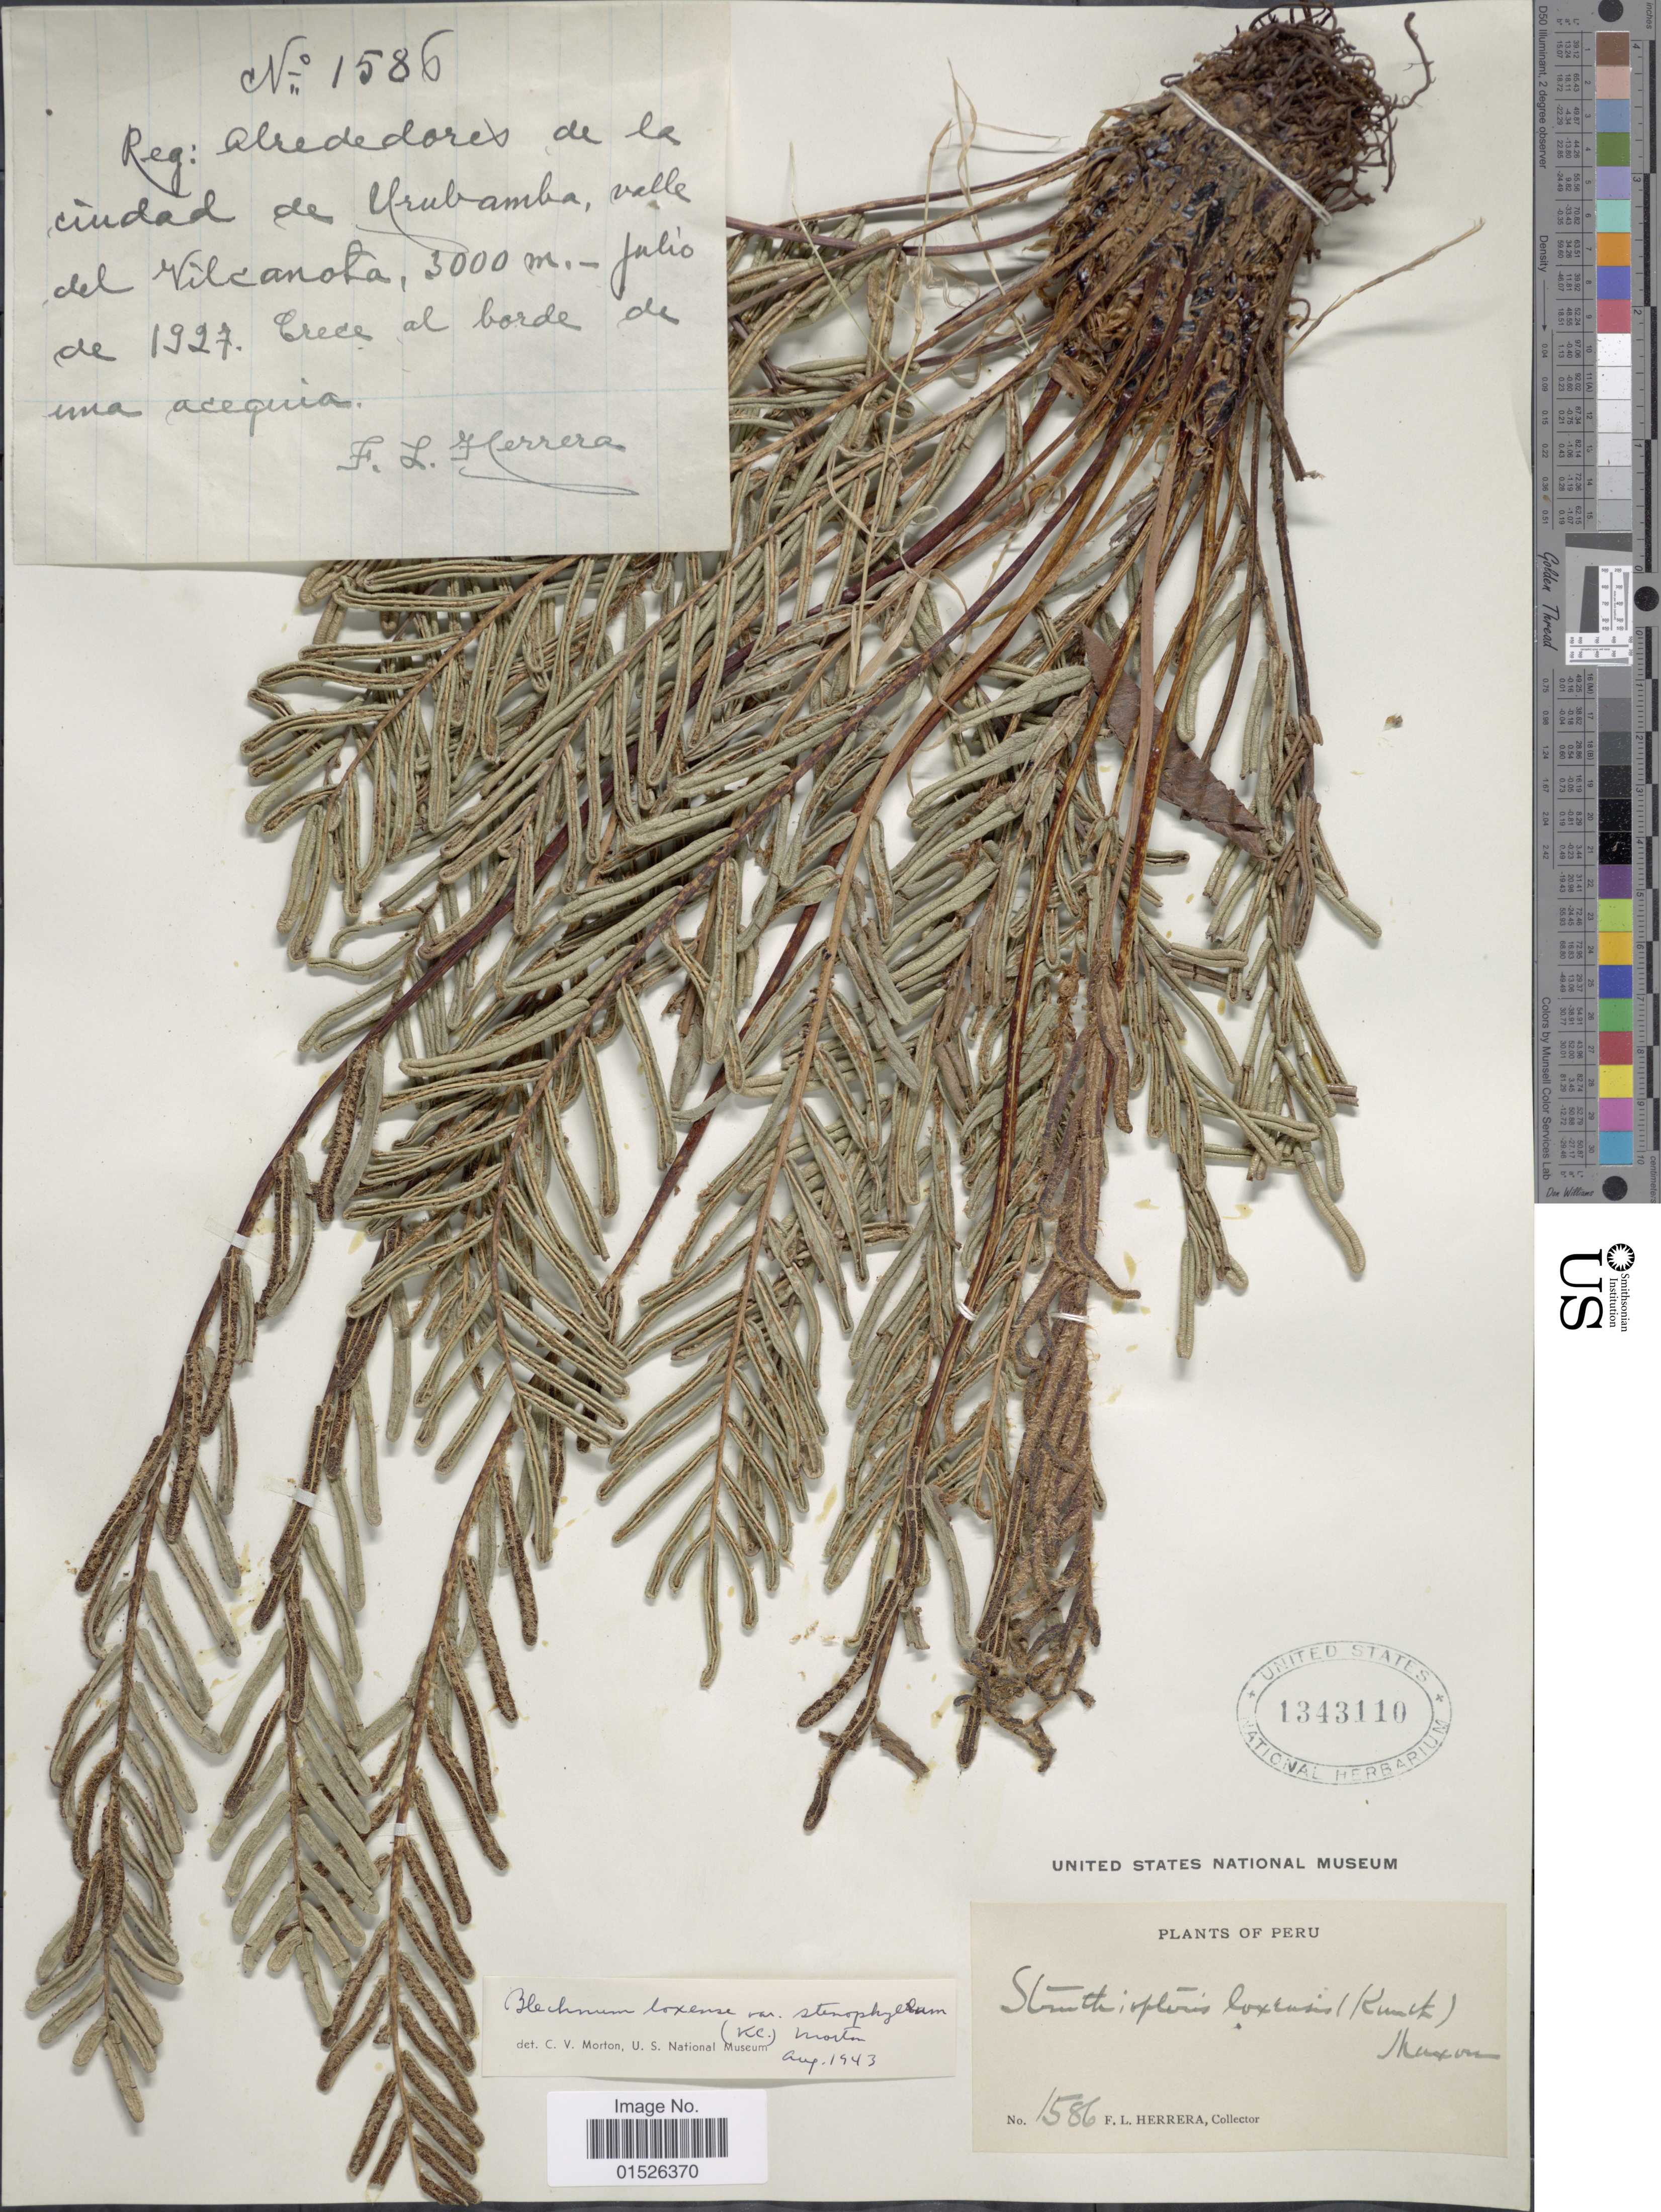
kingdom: Plantae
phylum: Tracheophyta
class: Polypodiopsida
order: Polypodiales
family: Blechnaceae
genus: Blechnum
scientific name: Blechnum loxense var. stenophyllum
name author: (Klotzsch) Lellinger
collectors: F. L. Herrera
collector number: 1586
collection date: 1927-07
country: Peru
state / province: Cusco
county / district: Urubamba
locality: Alrededores de la ciudad de Urubamba, valle del Vilcanota. Crece alborde de une acequia.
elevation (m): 3000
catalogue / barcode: US 1343110